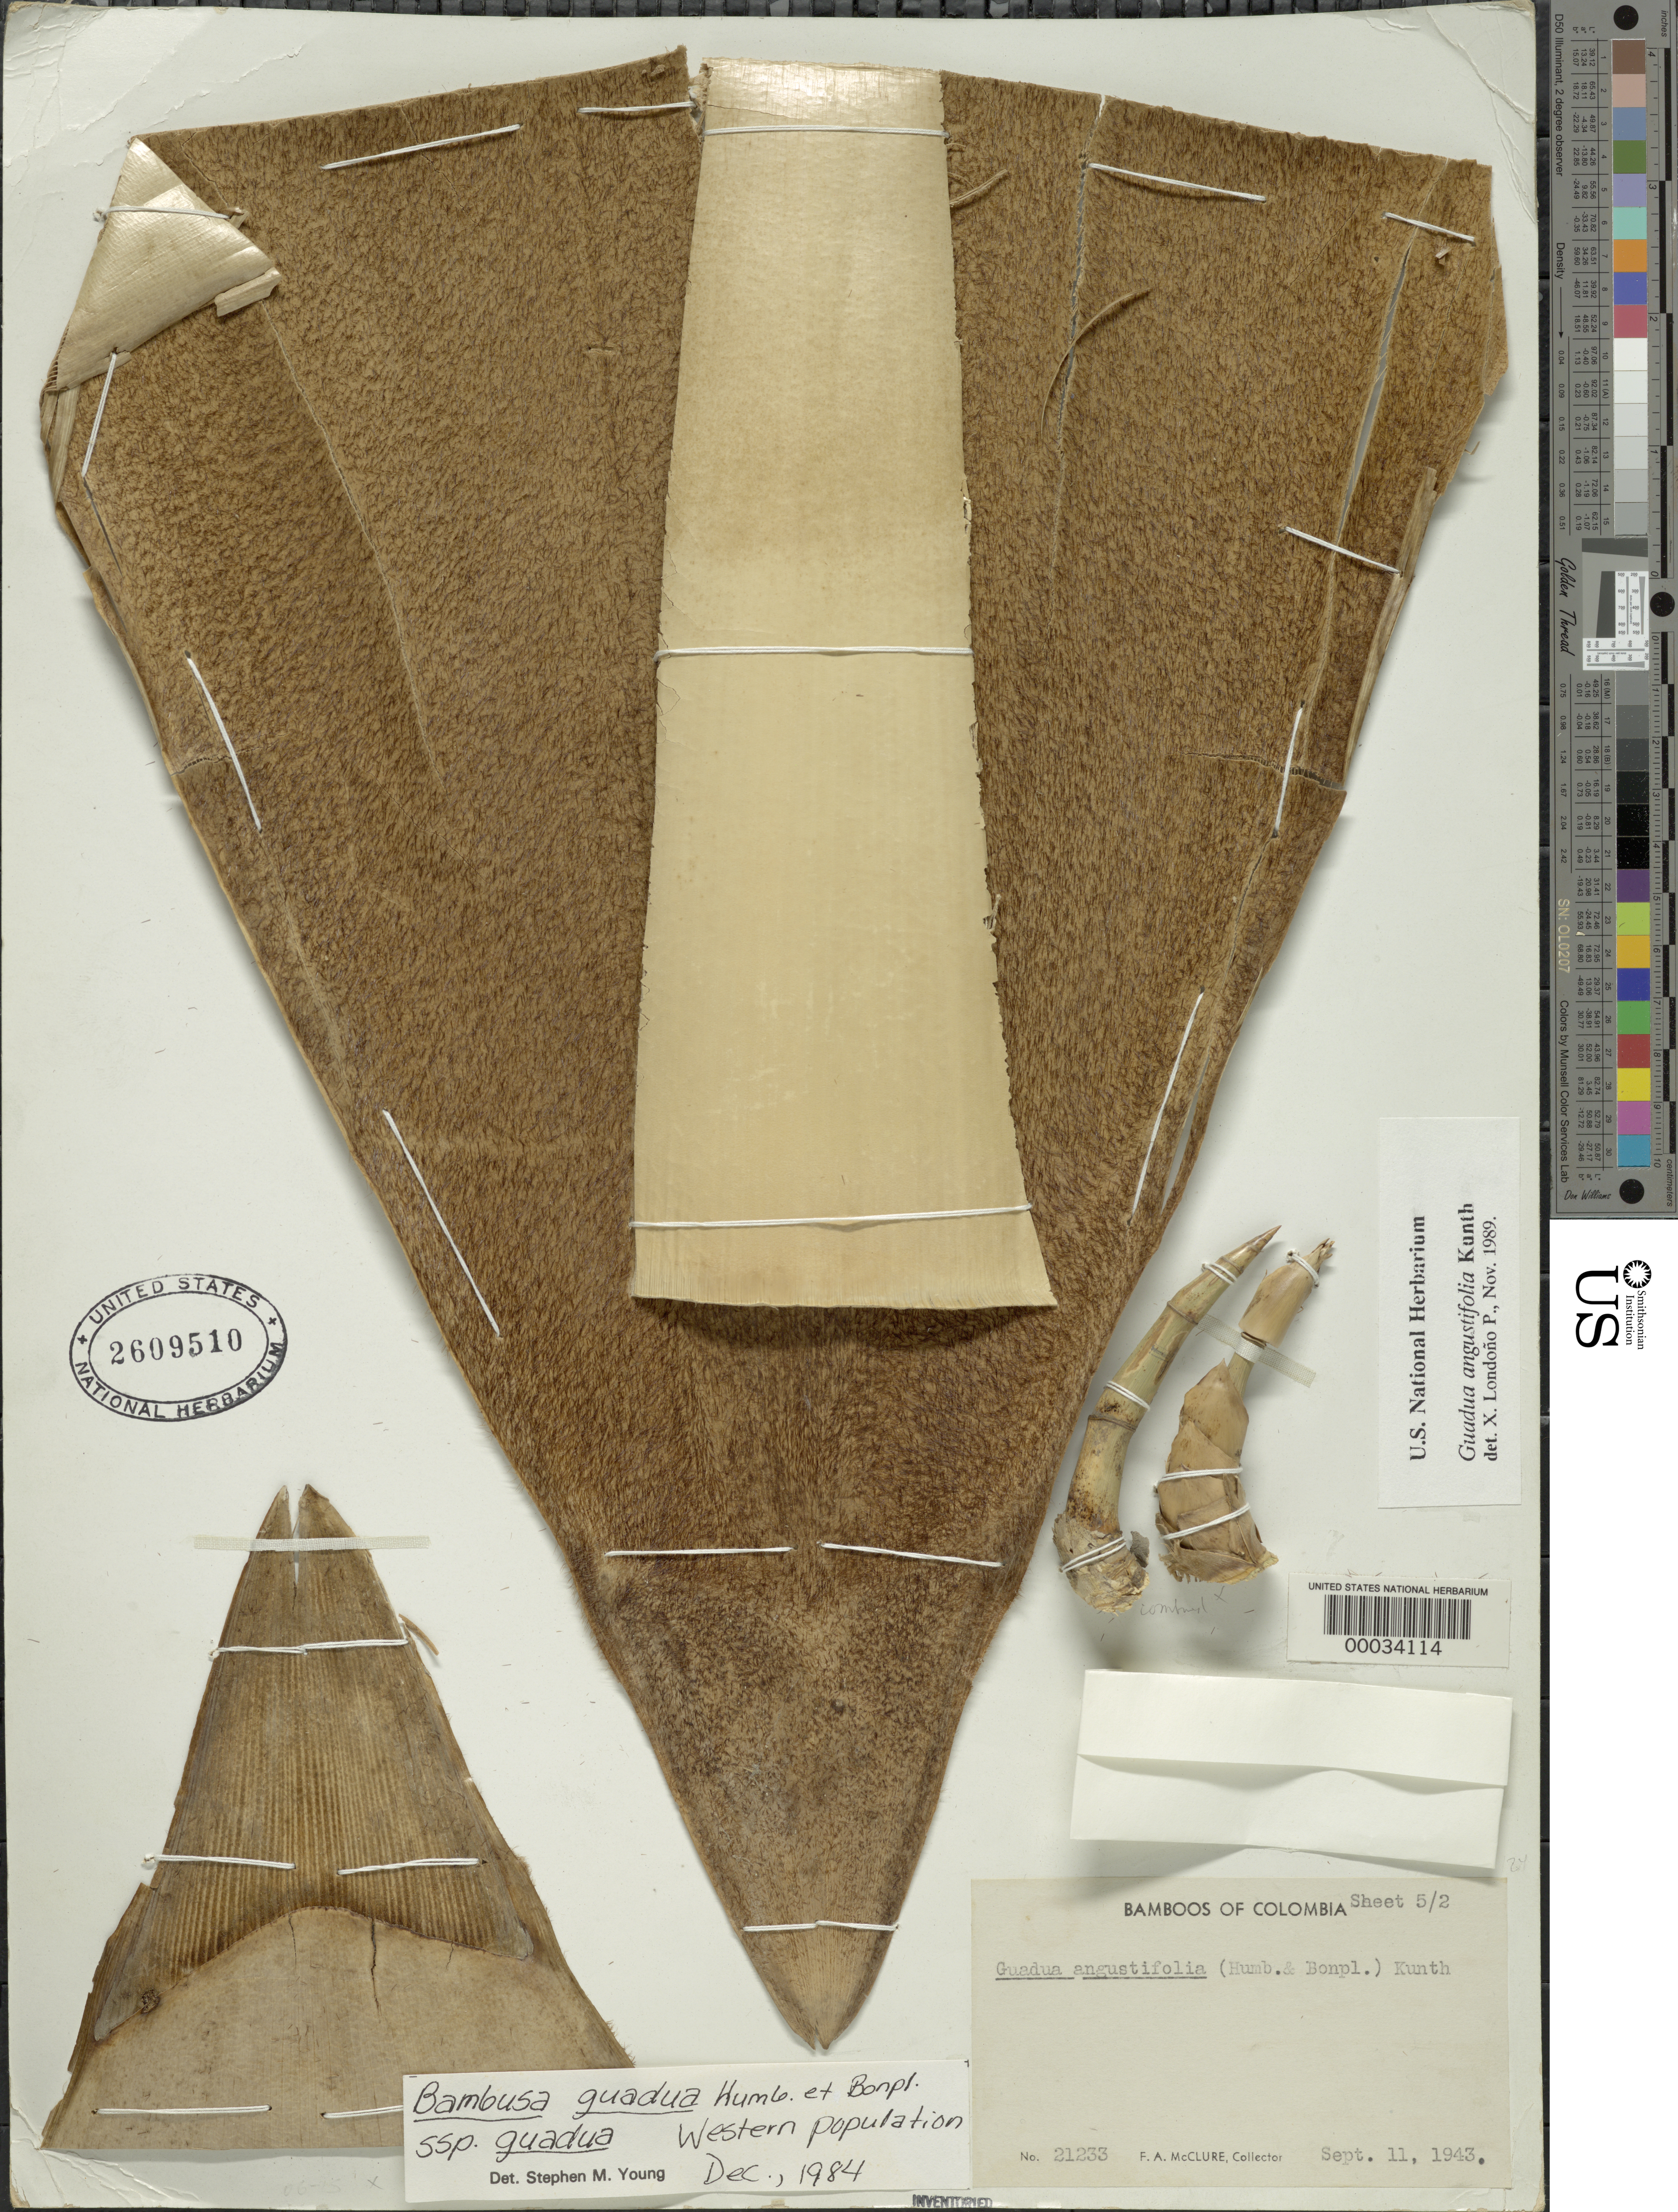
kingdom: Plantae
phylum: Tracheophyta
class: Liliopsida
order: Poales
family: Poaceae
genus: Guadua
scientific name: Guadua angustifolia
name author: Kunth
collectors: F. A. McClure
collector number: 21233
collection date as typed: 11 Sep 1943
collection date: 1943-09-11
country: Colombia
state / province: Cauca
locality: Hacienda Miranda, Palmira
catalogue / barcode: US 2609510